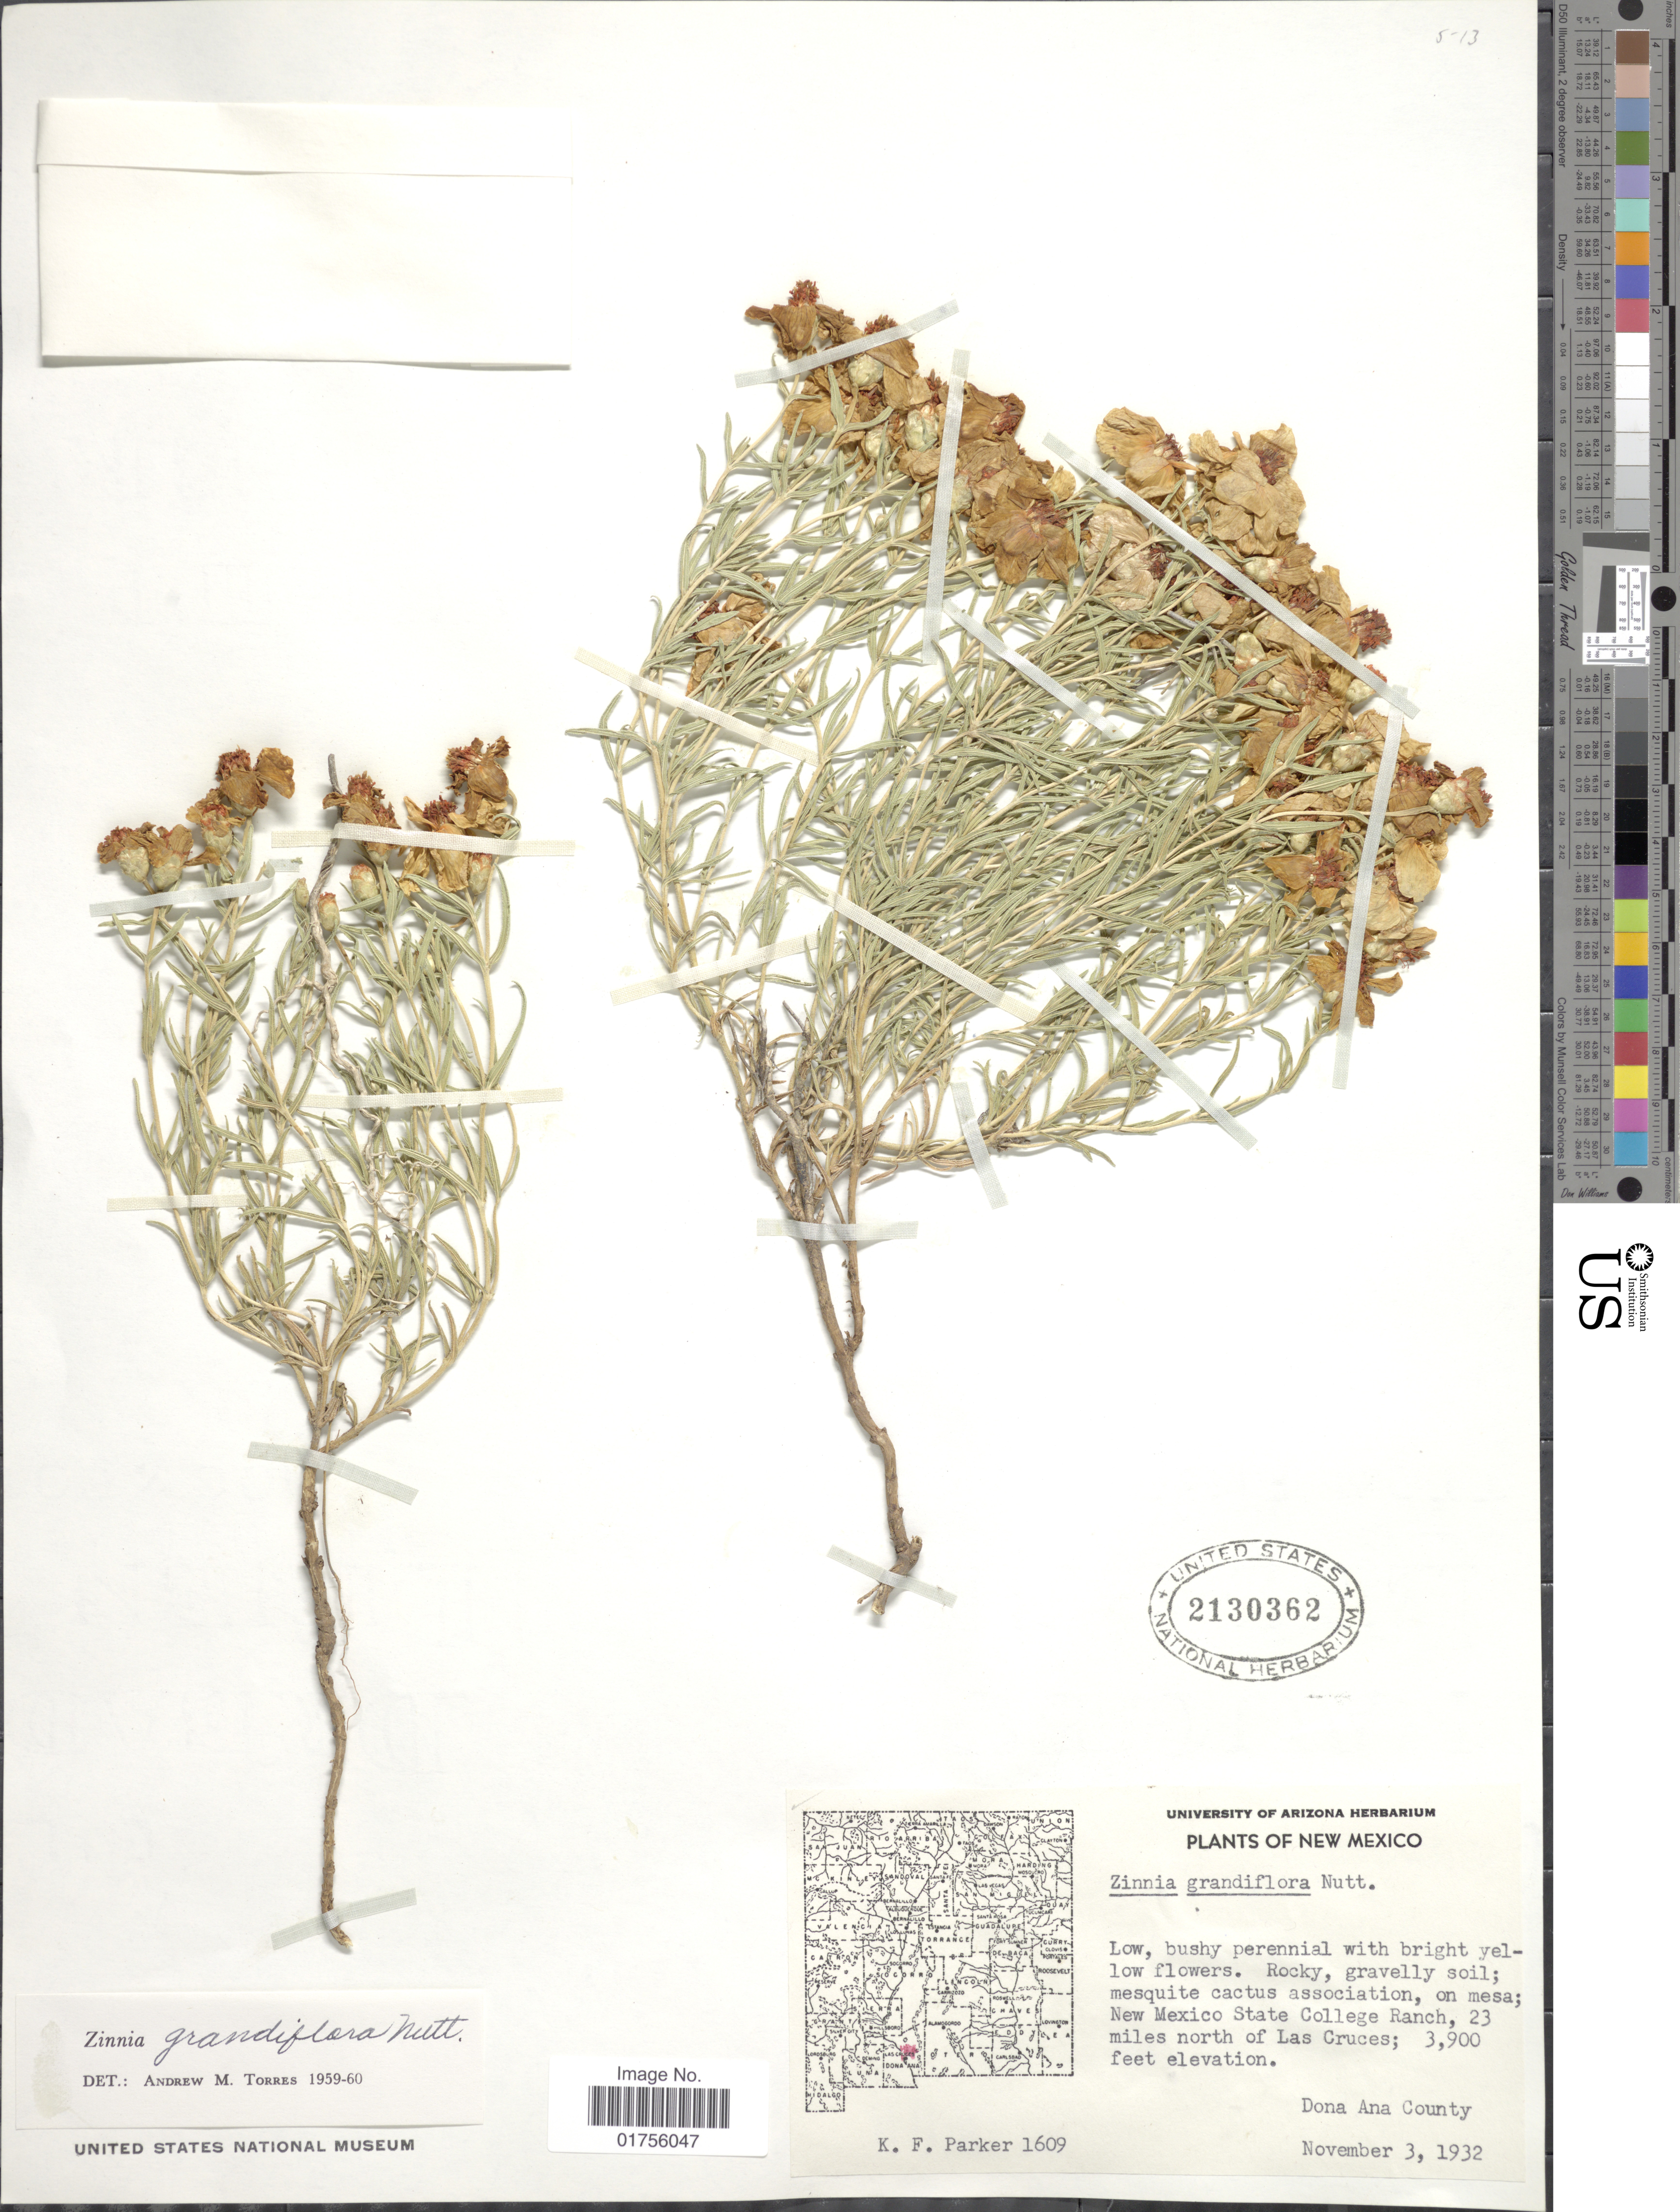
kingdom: Plantae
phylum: Tracheophyta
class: Magnoliopsida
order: Asterales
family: Asteraceae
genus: Zinnia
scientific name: Zinnia grandiflora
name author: Nutt.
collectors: K. F. Parker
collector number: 1609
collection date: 1932-11-03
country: United States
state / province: New Mexico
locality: New Mexico State College Ranch, 23 miles north of Las Cruces, Dona Ana County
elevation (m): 1189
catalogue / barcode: US 2130362